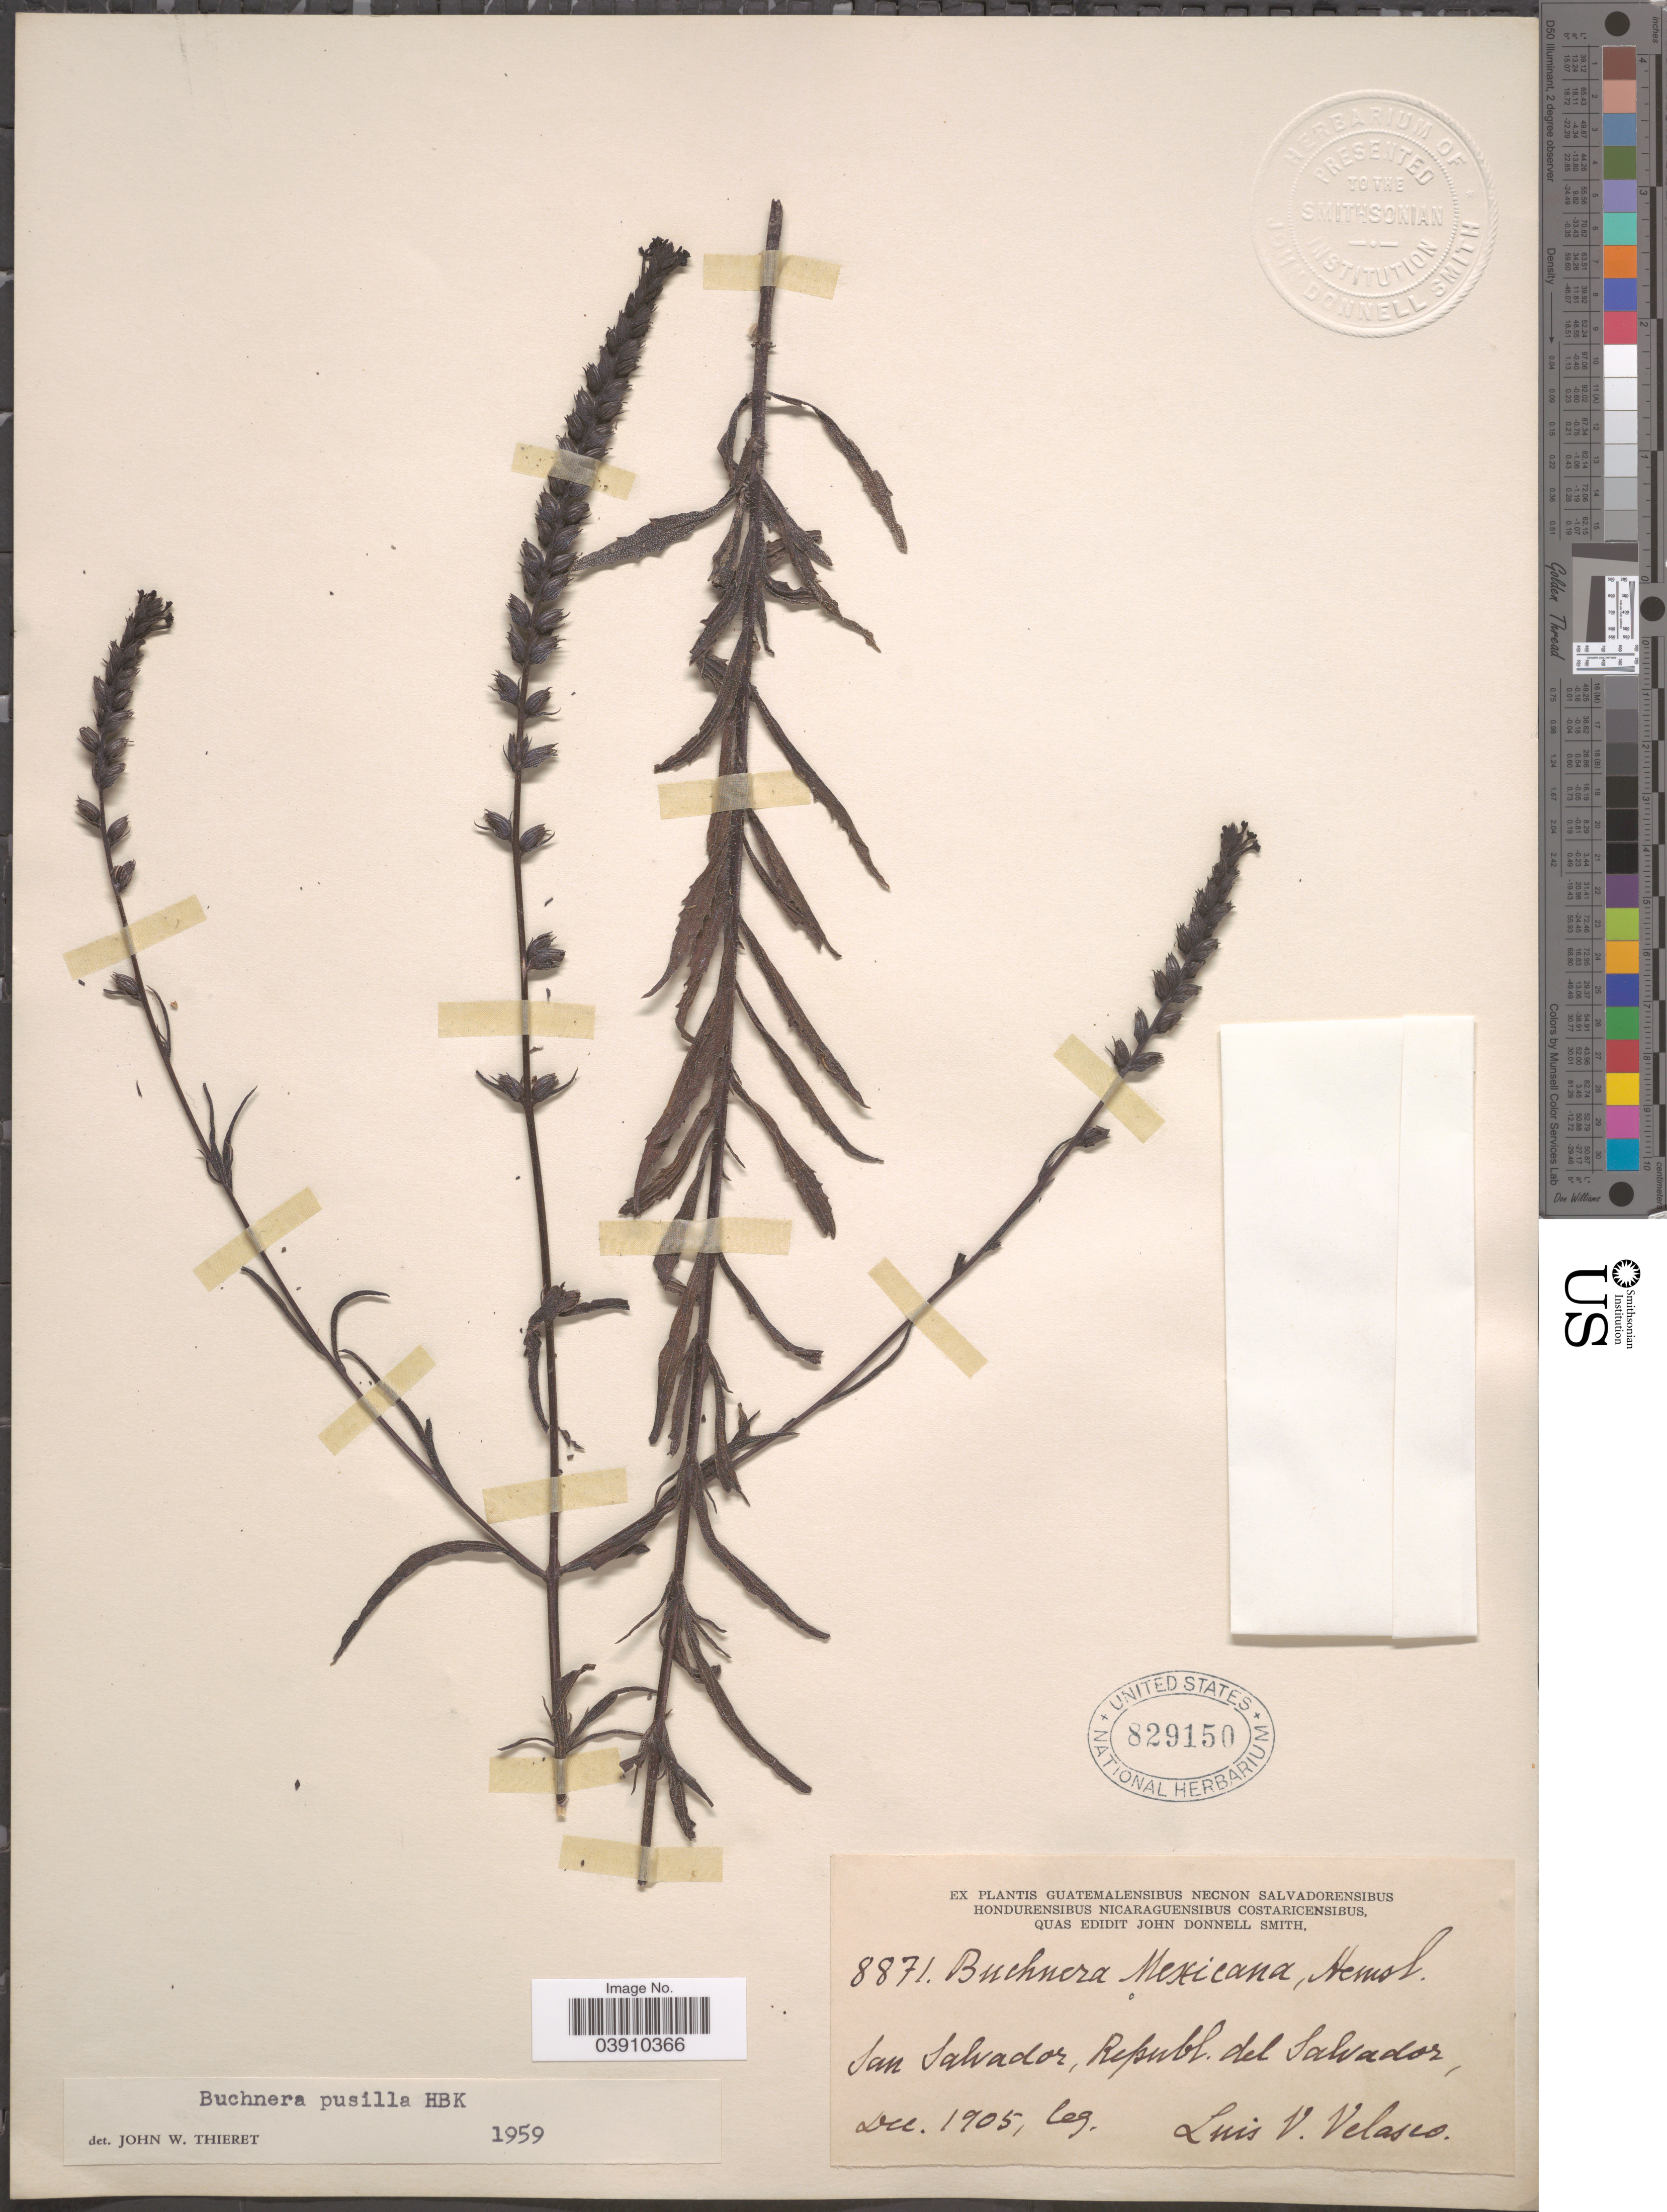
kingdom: Plantae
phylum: Tracheophyta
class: Magnoliopsida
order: Lamiales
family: Orobanchaceae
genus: Buchnera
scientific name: Buchnera pusilla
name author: Kunth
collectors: L. Velasco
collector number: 8871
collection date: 1905-12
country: El Salvador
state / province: San Salvador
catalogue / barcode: US 829150